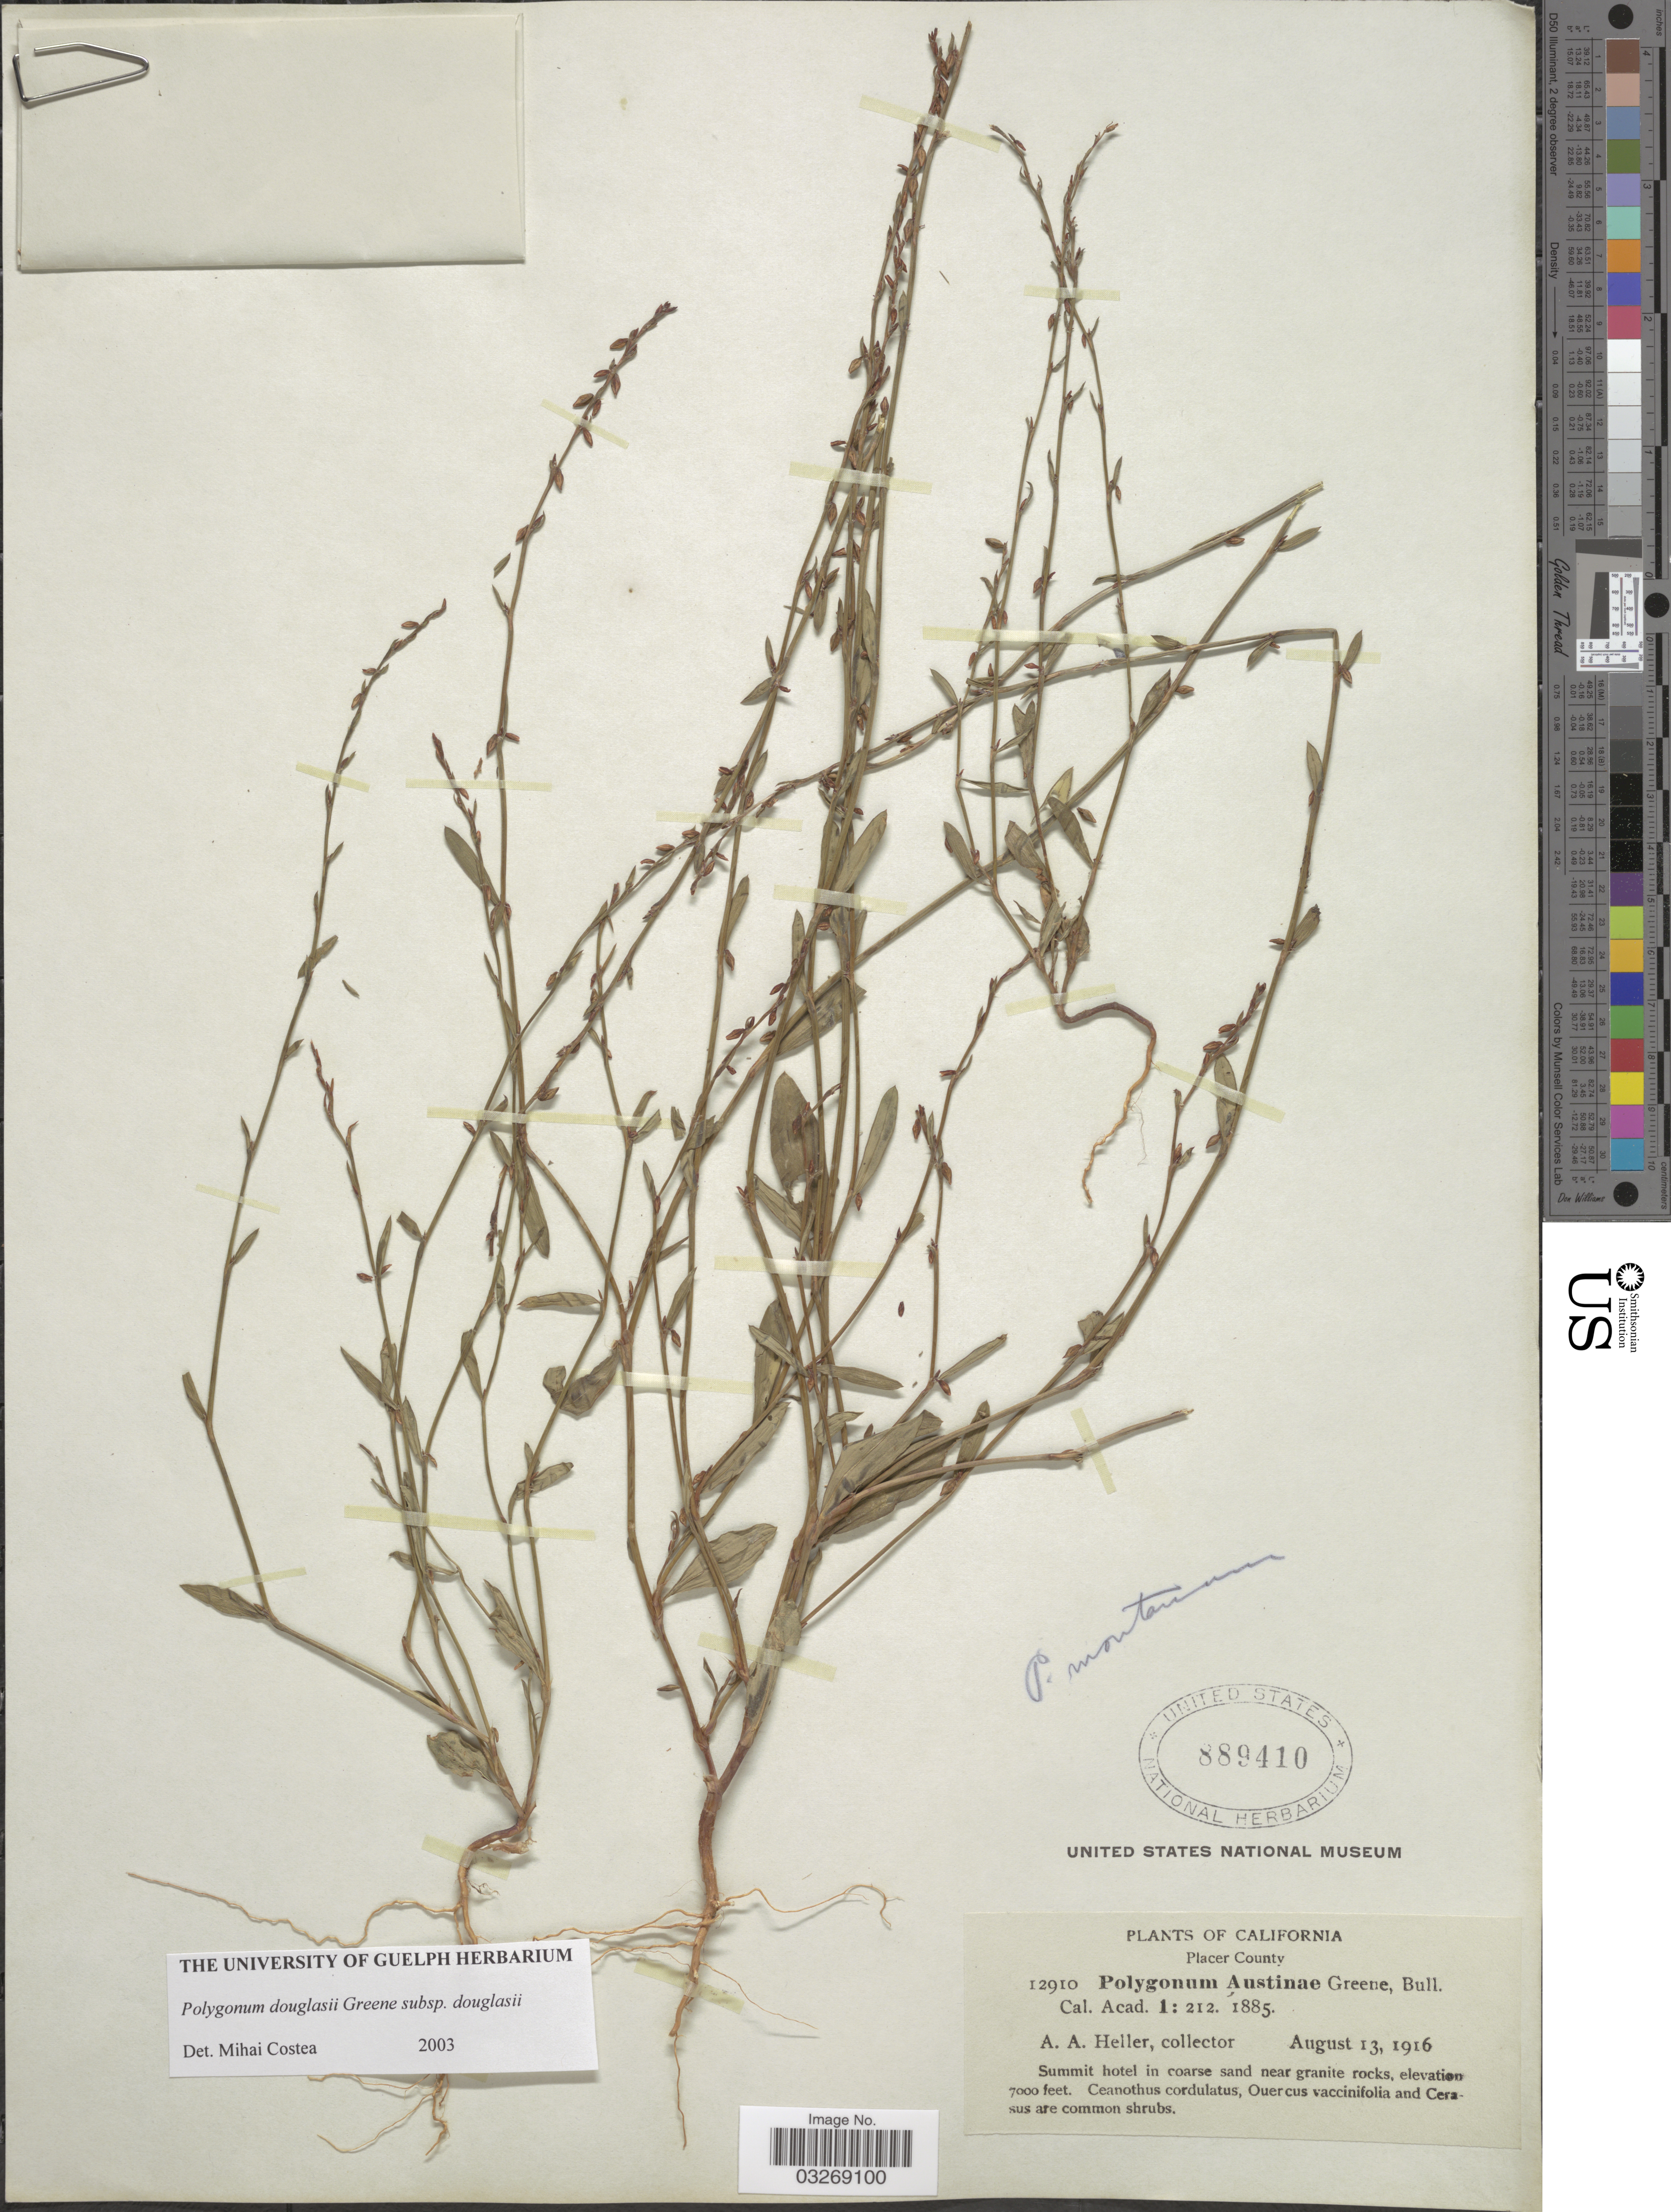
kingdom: Plantae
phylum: Tracheophyta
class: Magnoliopsida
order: Caryophyllales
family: Polygonaceae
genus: Polygonum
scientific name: Polygonum douglasii subsp. douglasii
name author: Greene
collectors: A. A. Heller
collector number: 12910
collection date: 1916-08-13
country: United States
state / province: California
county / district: Placer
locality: Placer County. Summit hotel in coarse sand near granite rocks.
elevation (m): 2134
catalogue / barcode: US 889410